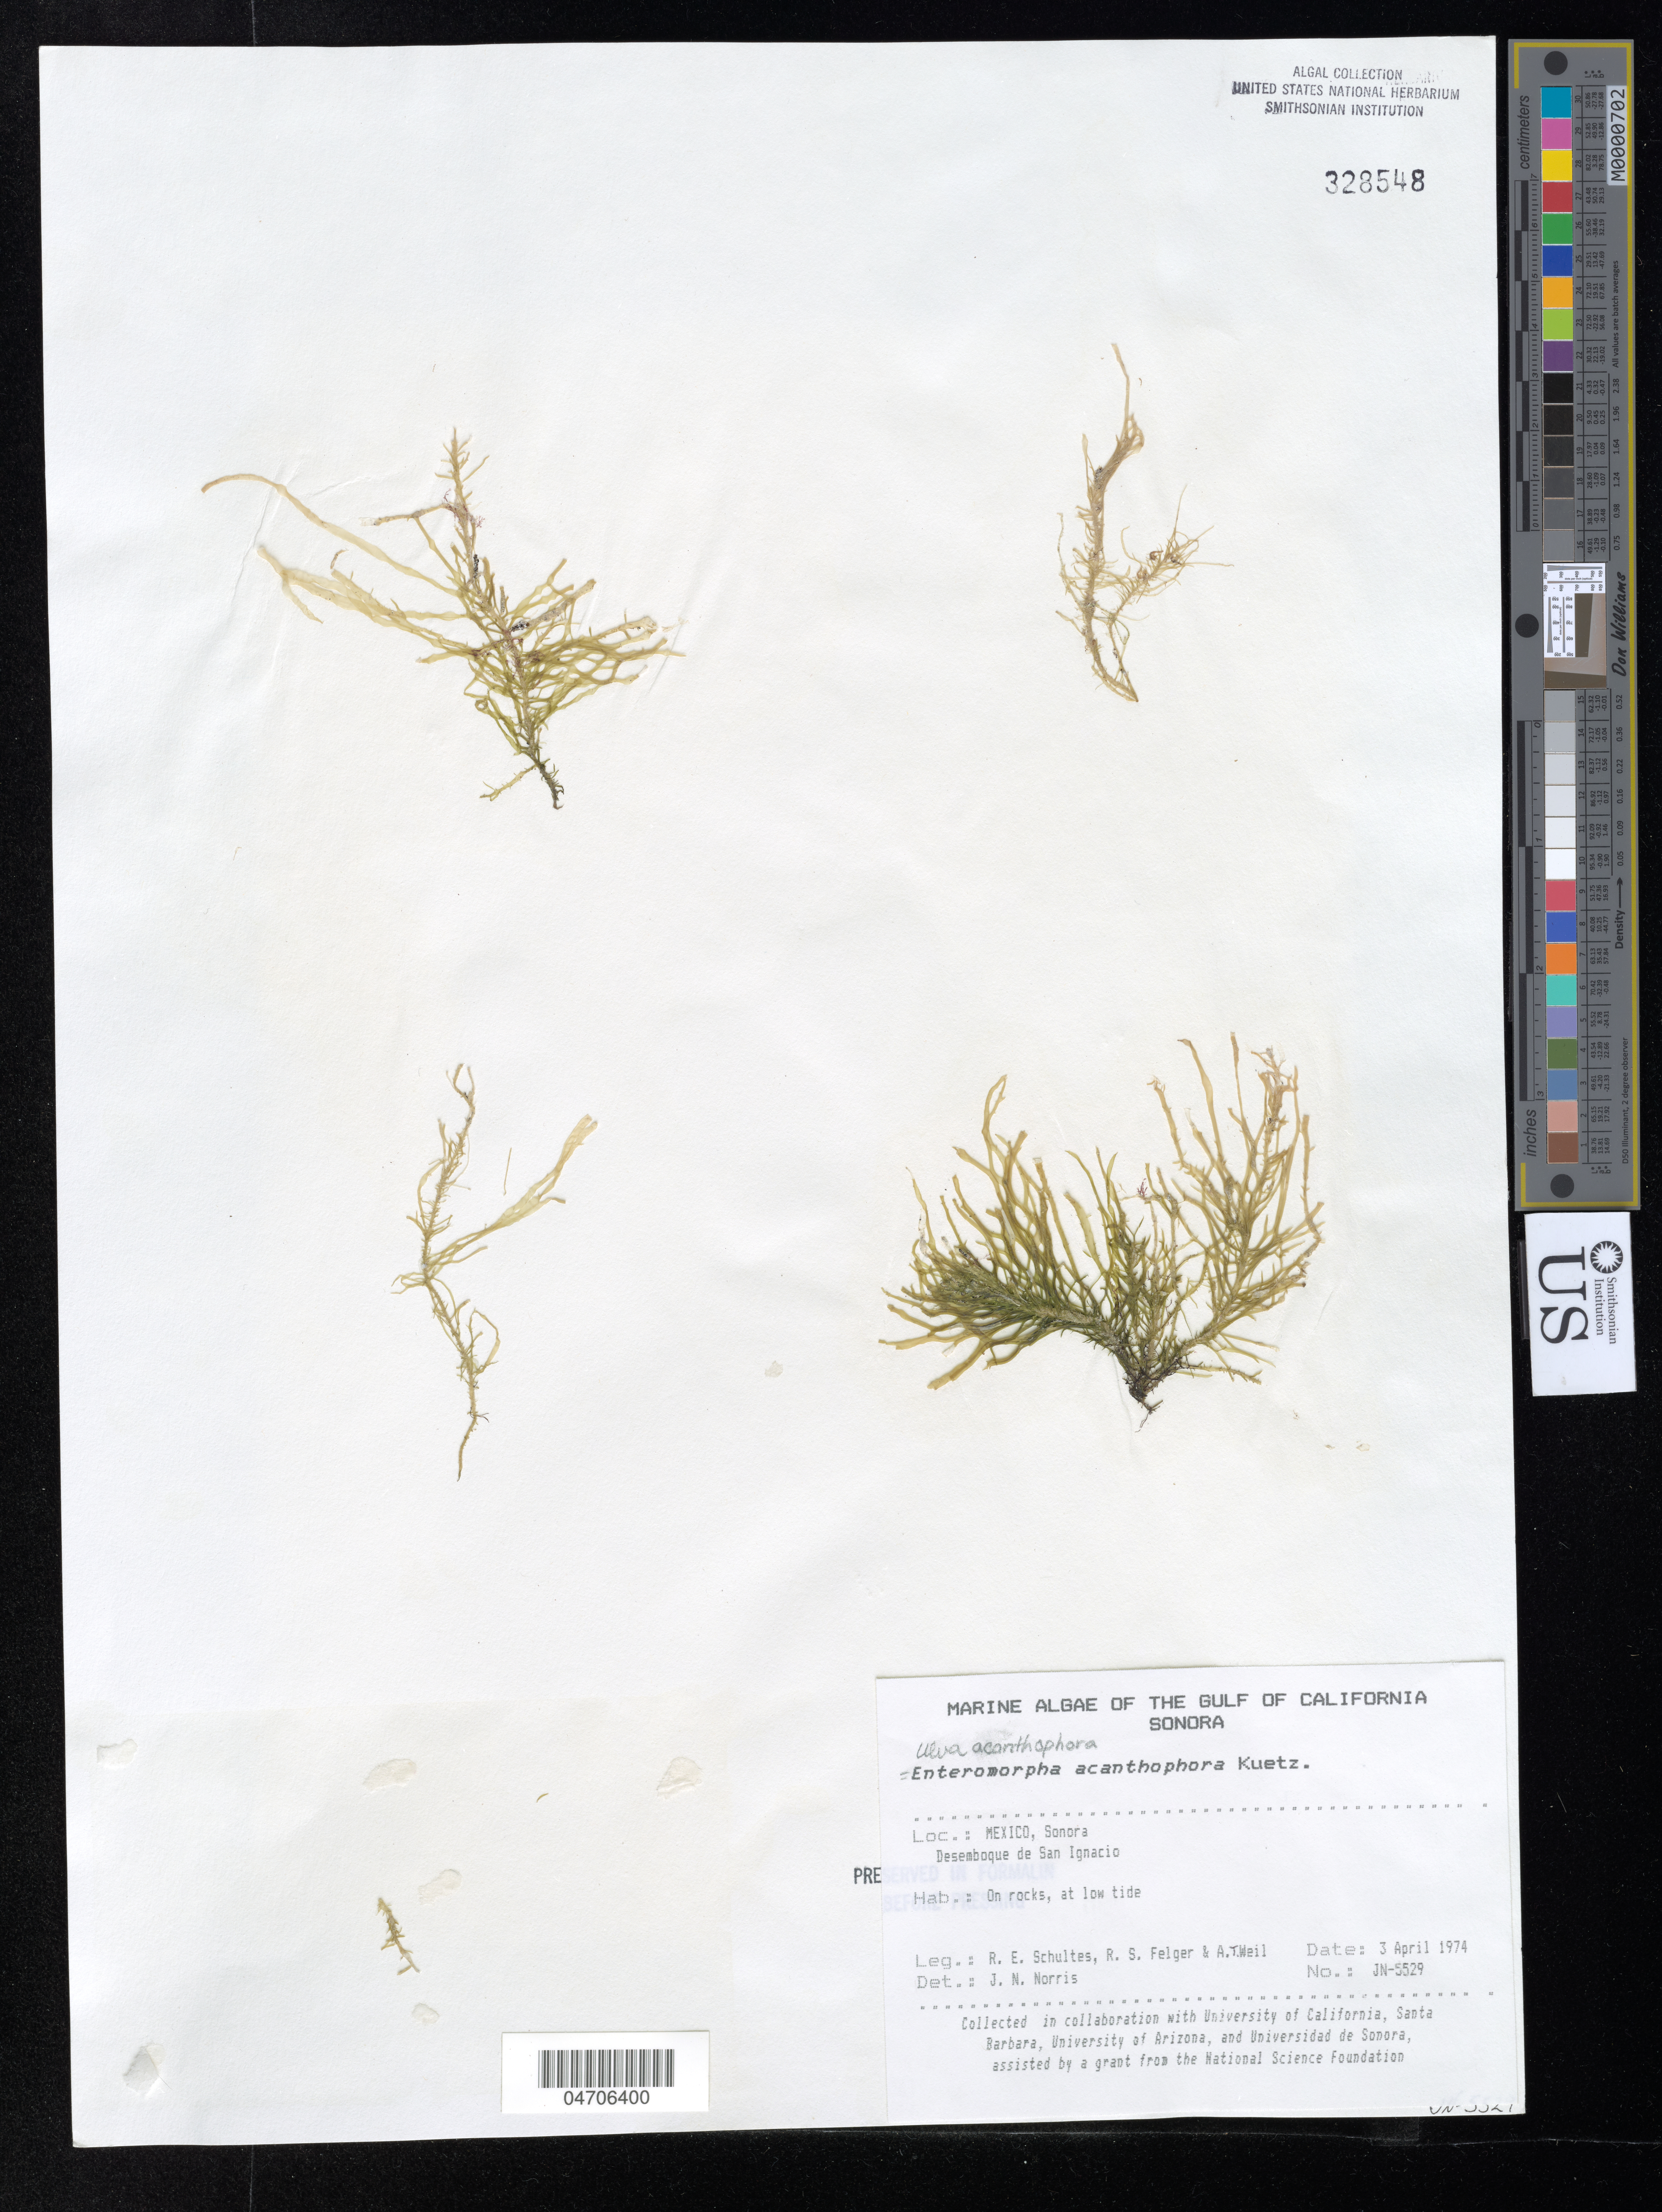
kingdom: Plantae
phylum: Chlorophyta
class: Ulvophyceae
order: Ulvales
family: Ulvaceae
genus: Ulva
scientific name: Ulva acanthophora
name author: (Kütz.) H.S. Hayden et al.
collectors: R. E. Schultes, R. S. Felger & A. T. Weil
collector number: JN-5529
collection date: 1974-04-03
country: Mexico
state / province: Sonora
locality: The Gulf of California. Desemboque de San Ignacio.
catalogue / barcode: US 328548